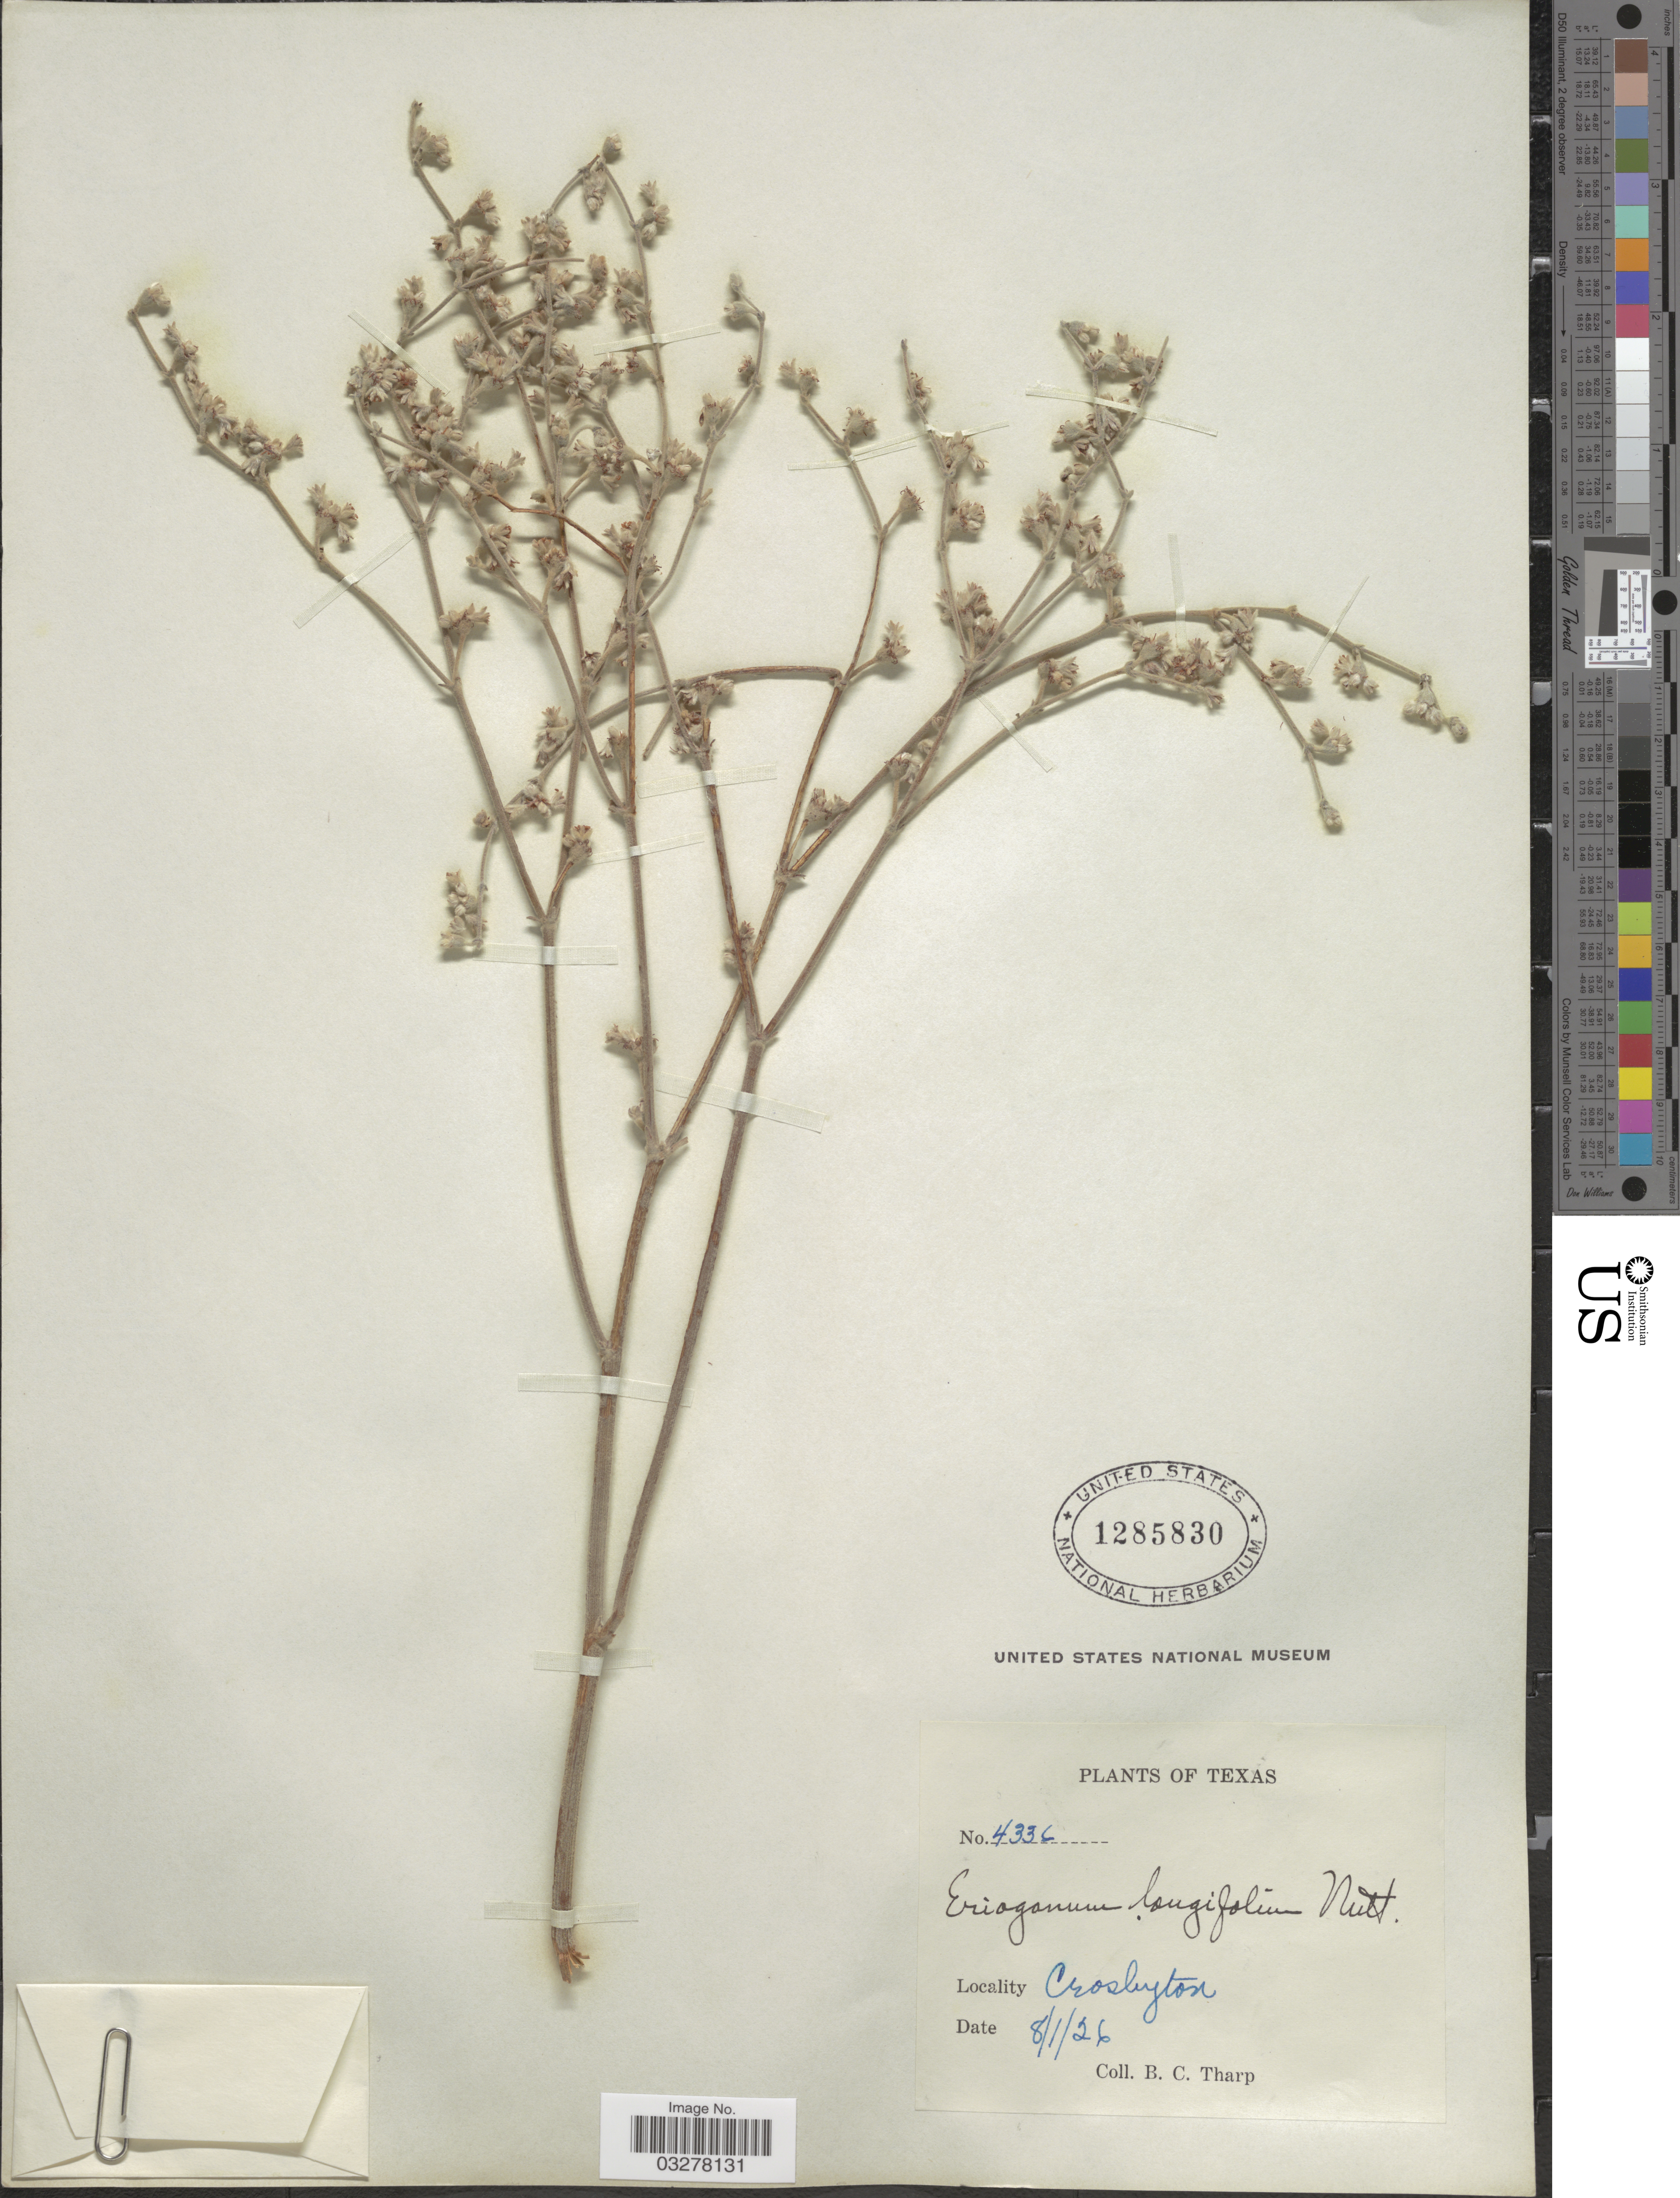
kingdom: Plantae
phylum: Tracheophyta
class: Magnoliopsida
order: Caryophyllales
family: Polygonaceae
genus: Eriogonum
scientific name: Eriogonum longifolium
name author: Nutt.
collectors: B. C. Tharp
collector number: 4336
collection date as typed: Transcribed d/m/y: 1/8/26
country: United States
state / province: Texas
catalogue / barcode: US 1285830